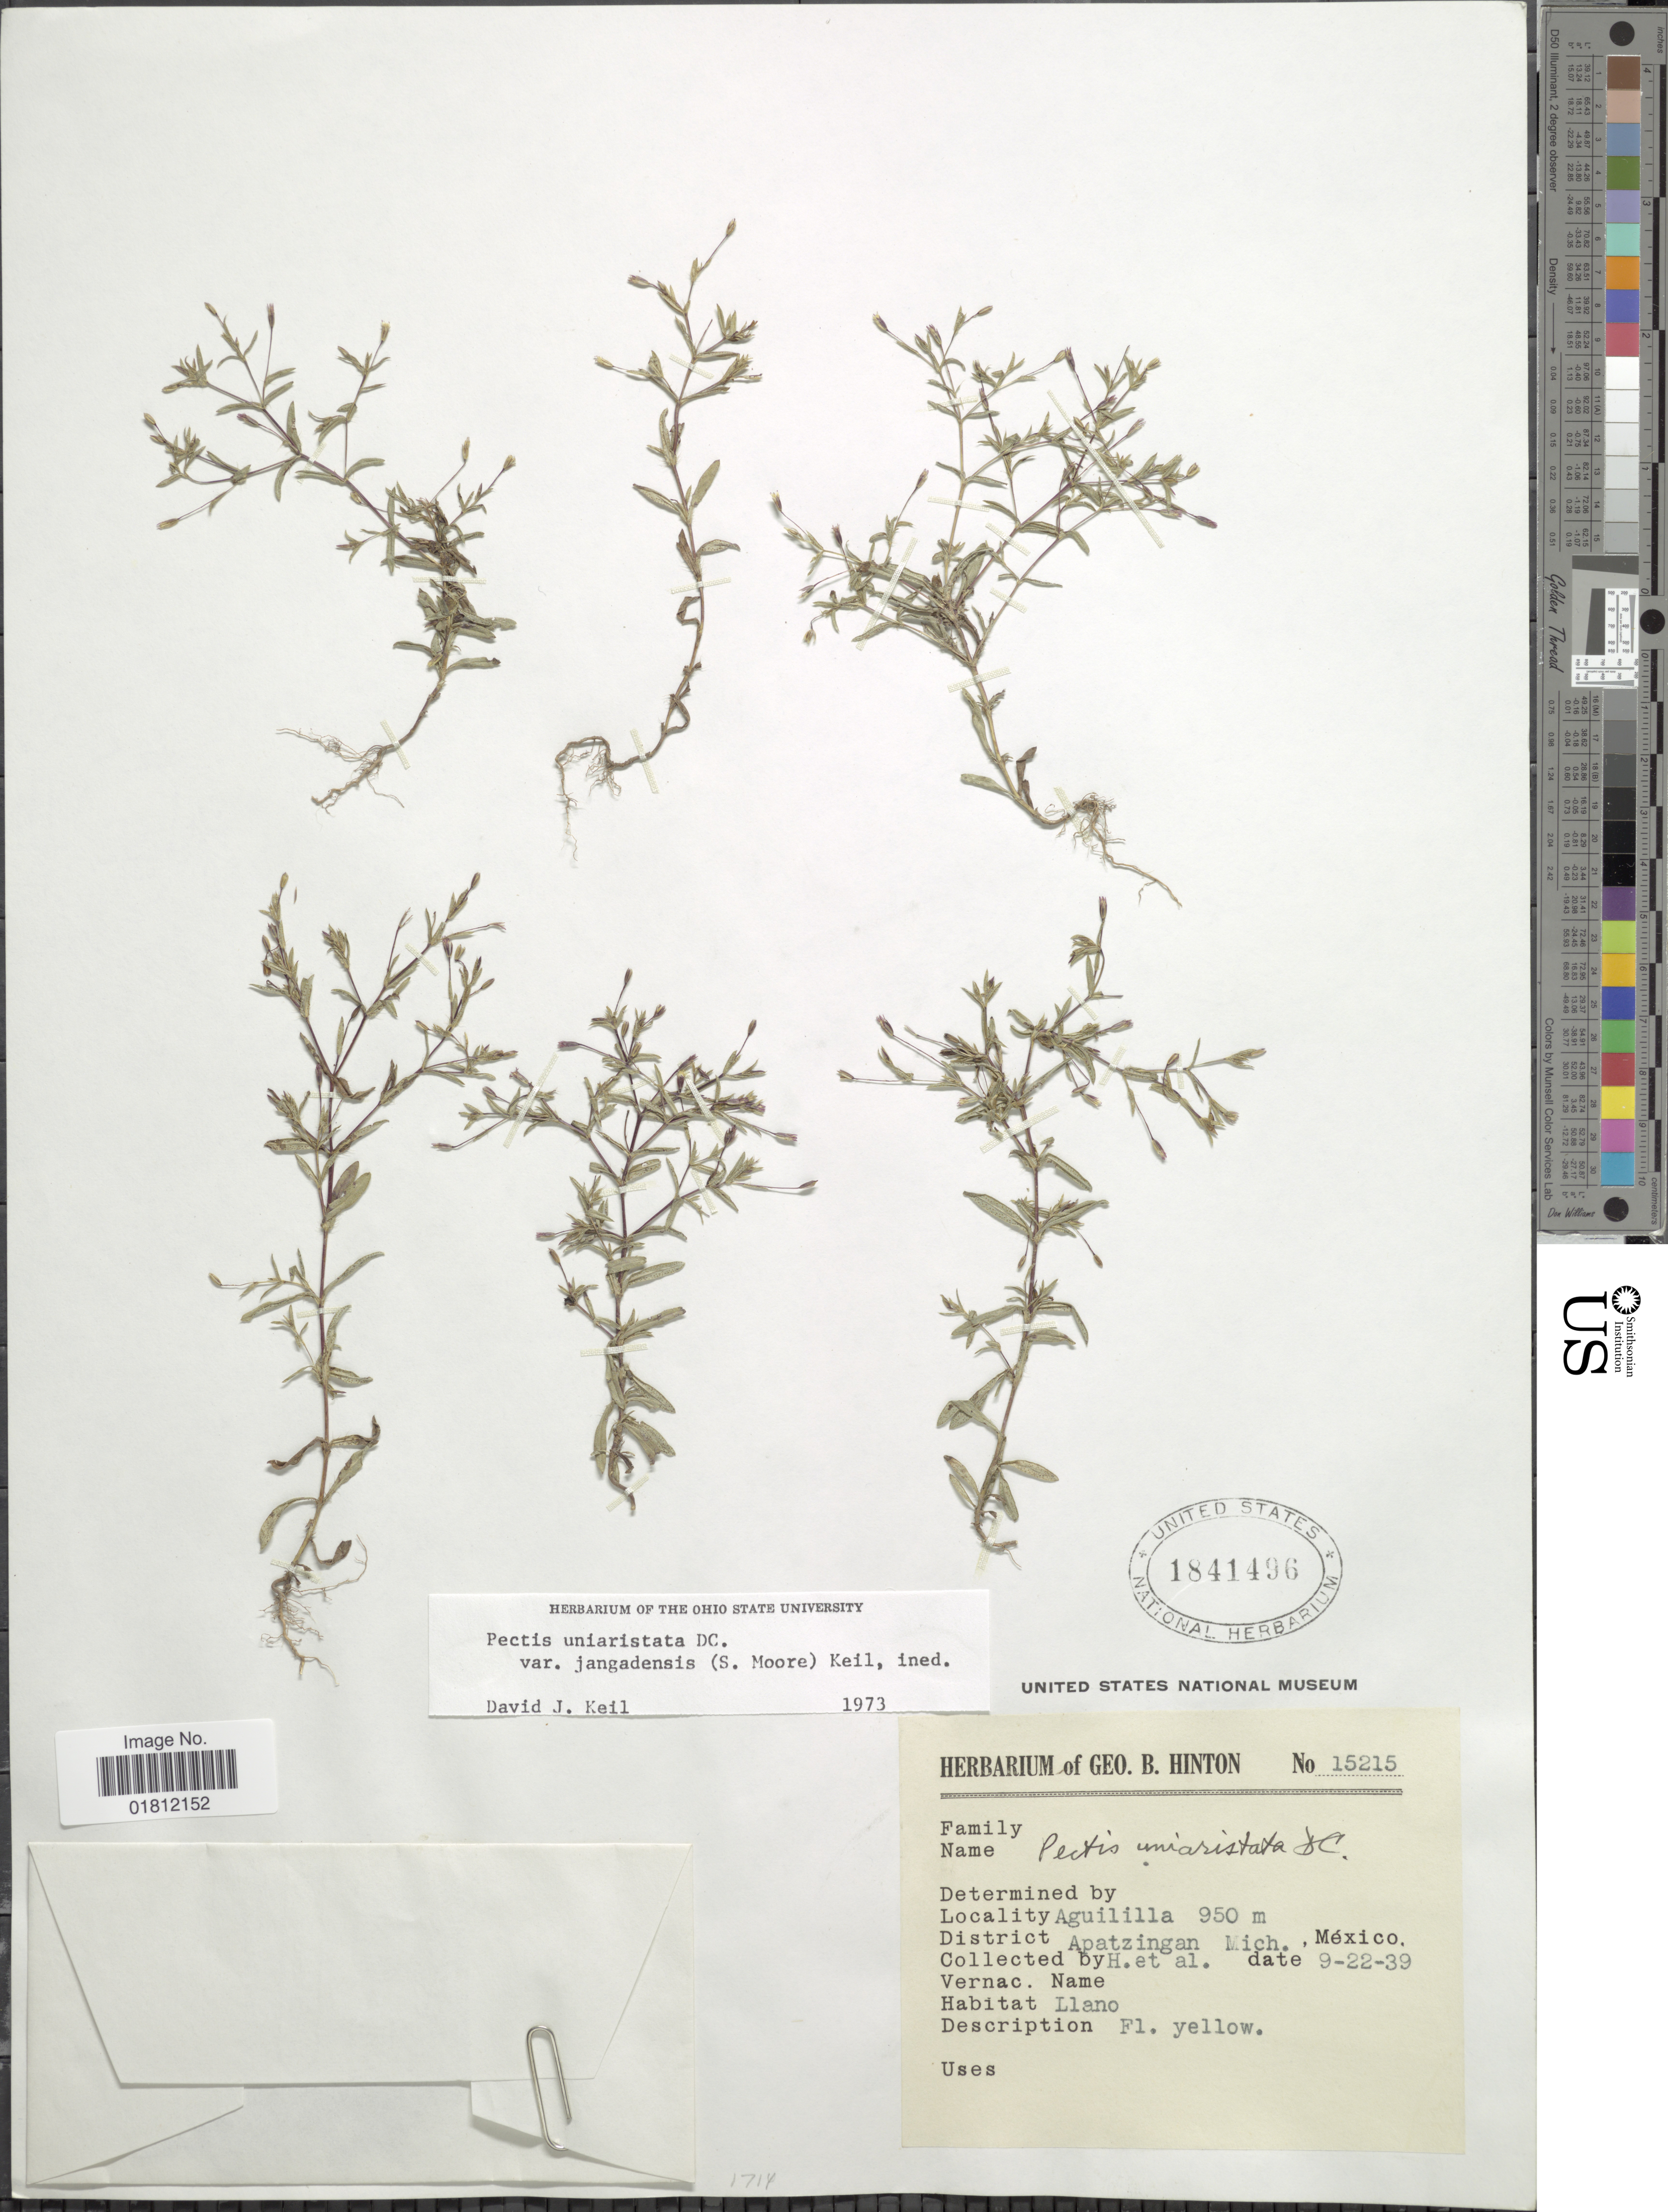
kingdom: Plantae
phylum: Tracheophyta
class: Magnoliopsida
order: Asterales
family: Asteraceae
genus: Pectis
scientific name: Pectis uniaristata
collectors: G. B. Hinton & et al.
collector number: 15215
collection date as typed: Transcribed d/m/y: 22/9/39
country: Mexico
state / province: Michoacán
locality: Aguililla. Apatzingan Mich. Mexico.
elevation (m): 950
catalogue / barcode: US 1841496